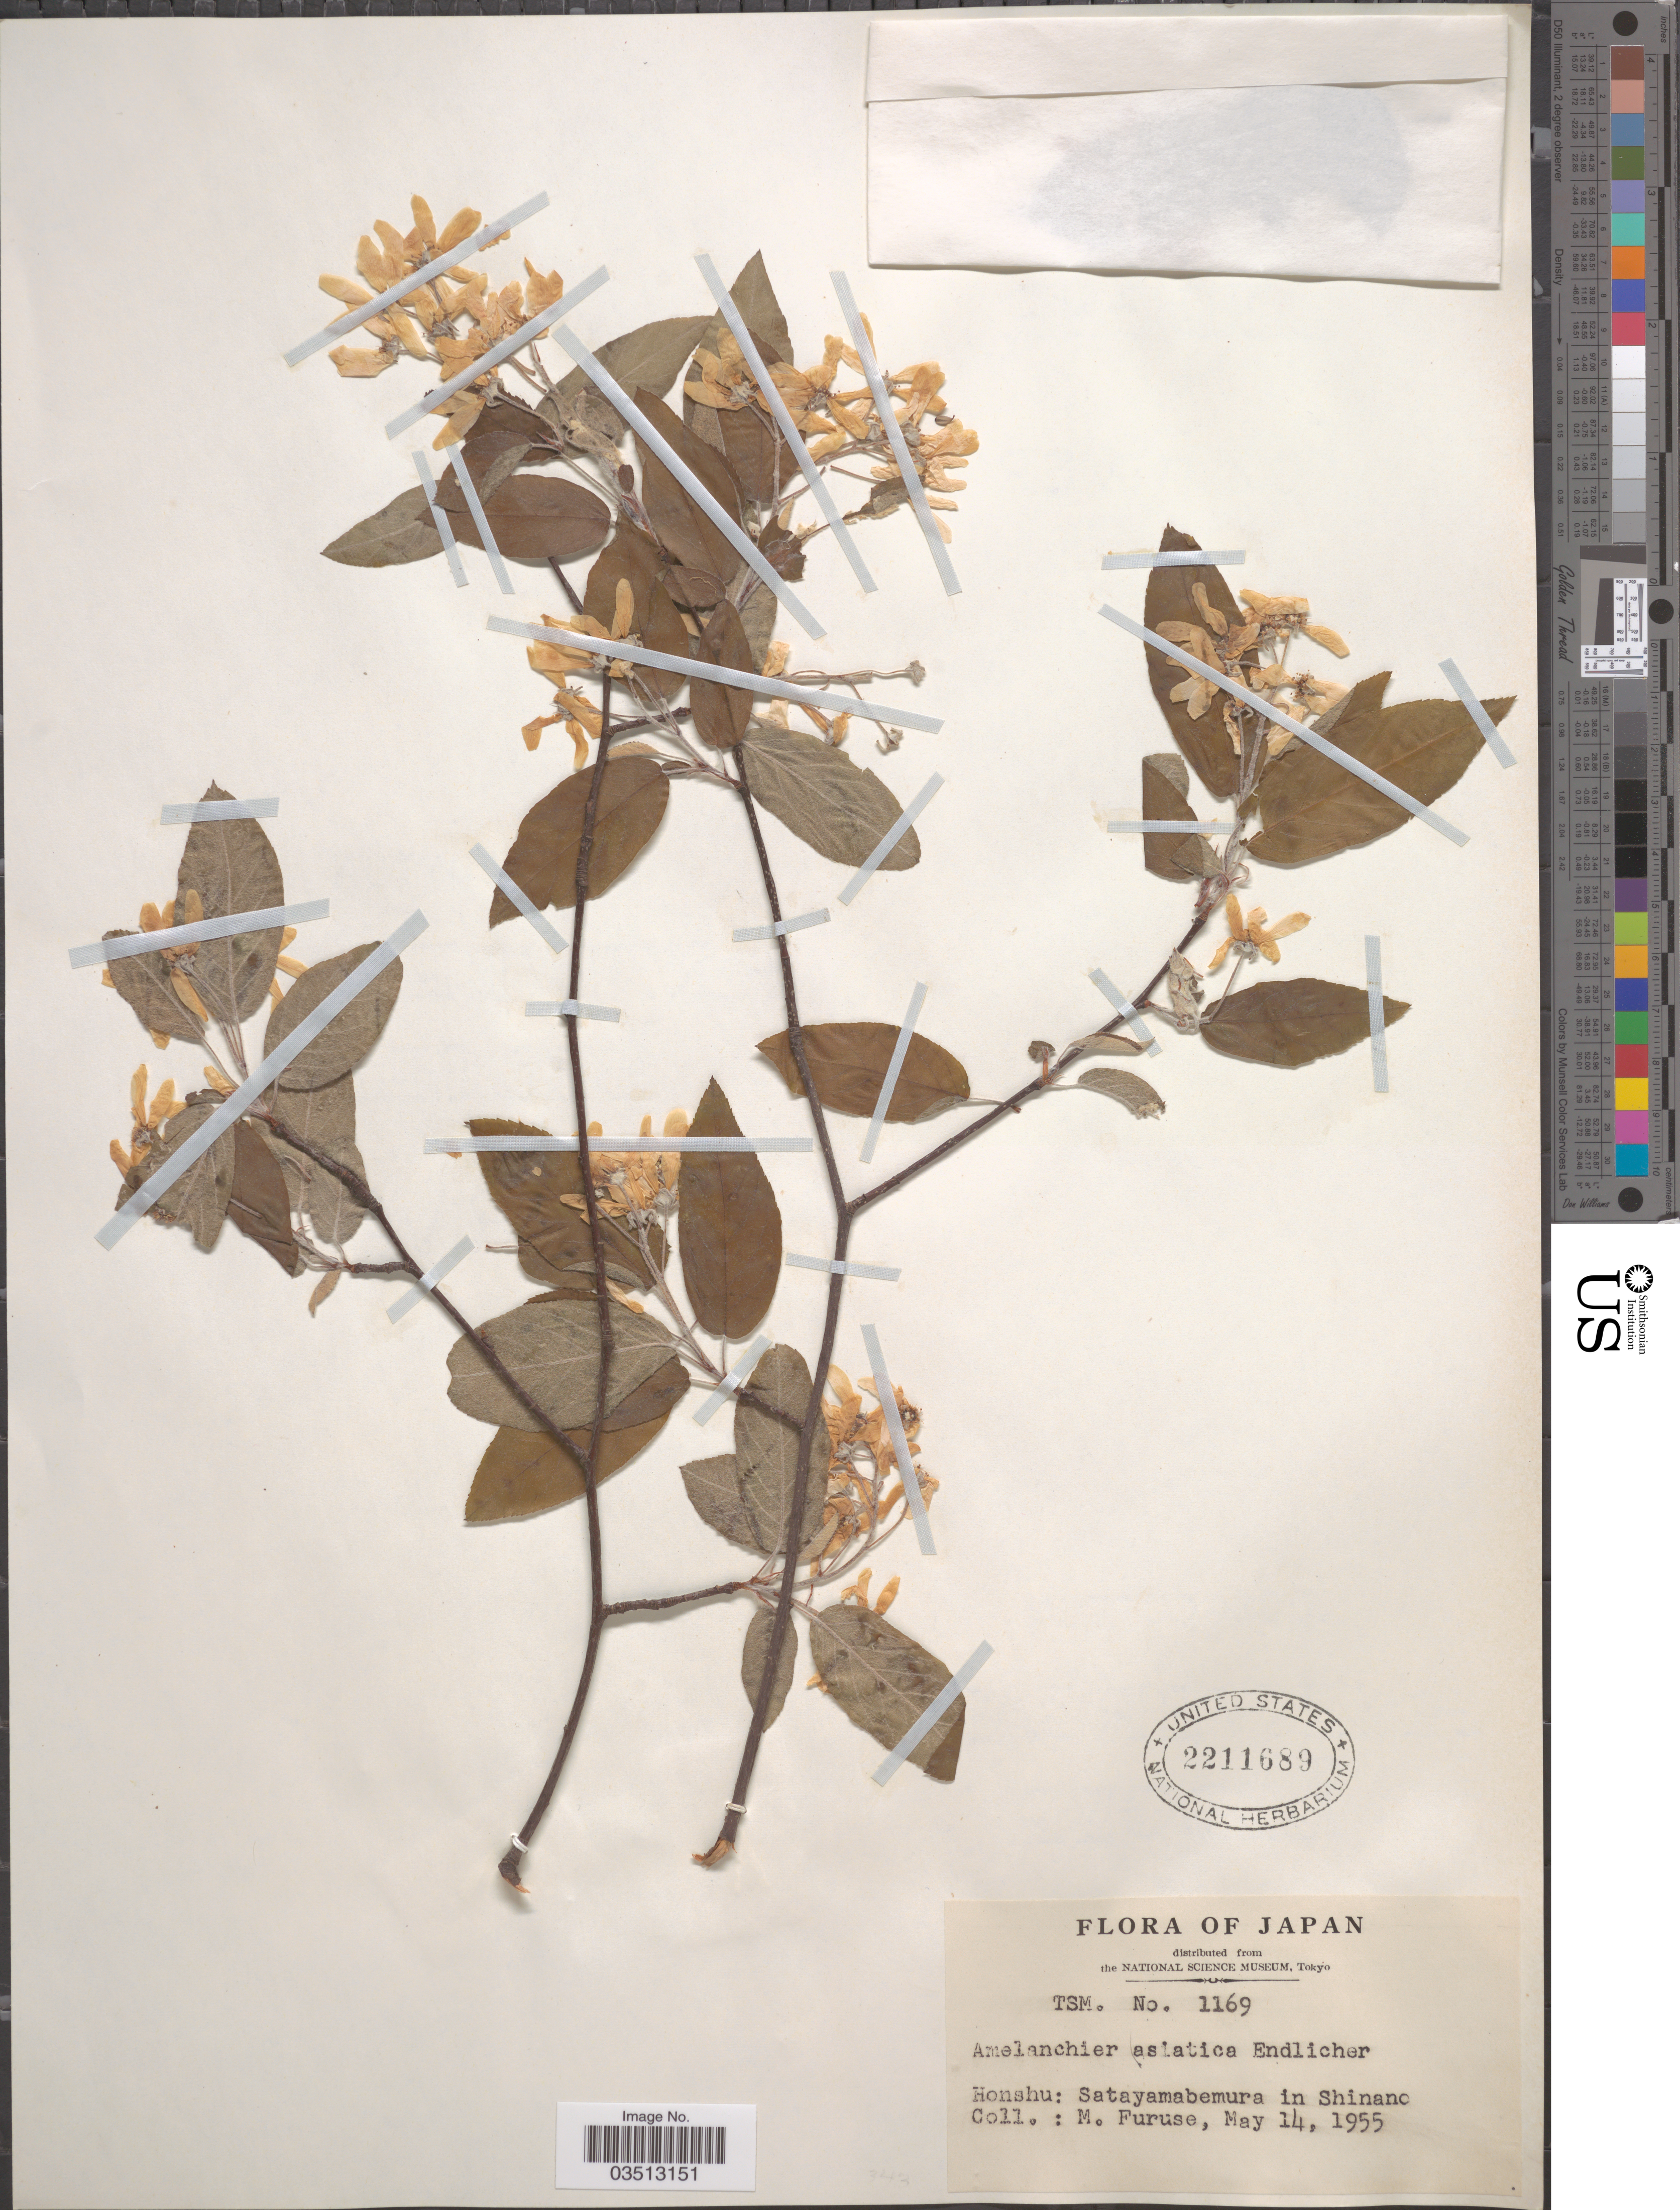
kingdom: Plantae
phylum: Tracheophyta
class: Magnoliopsida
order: Rosales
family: Rosaceae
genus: Amelanchier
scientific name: Amelanchier asiatica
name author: (Siebold & Zucc.) Endl. ex Walp.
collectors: M. Furuse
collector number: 1169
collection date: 1955-05-14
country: Japan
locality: Honshu: Satayamabemura in Shinanc.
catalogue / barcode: US 2211689